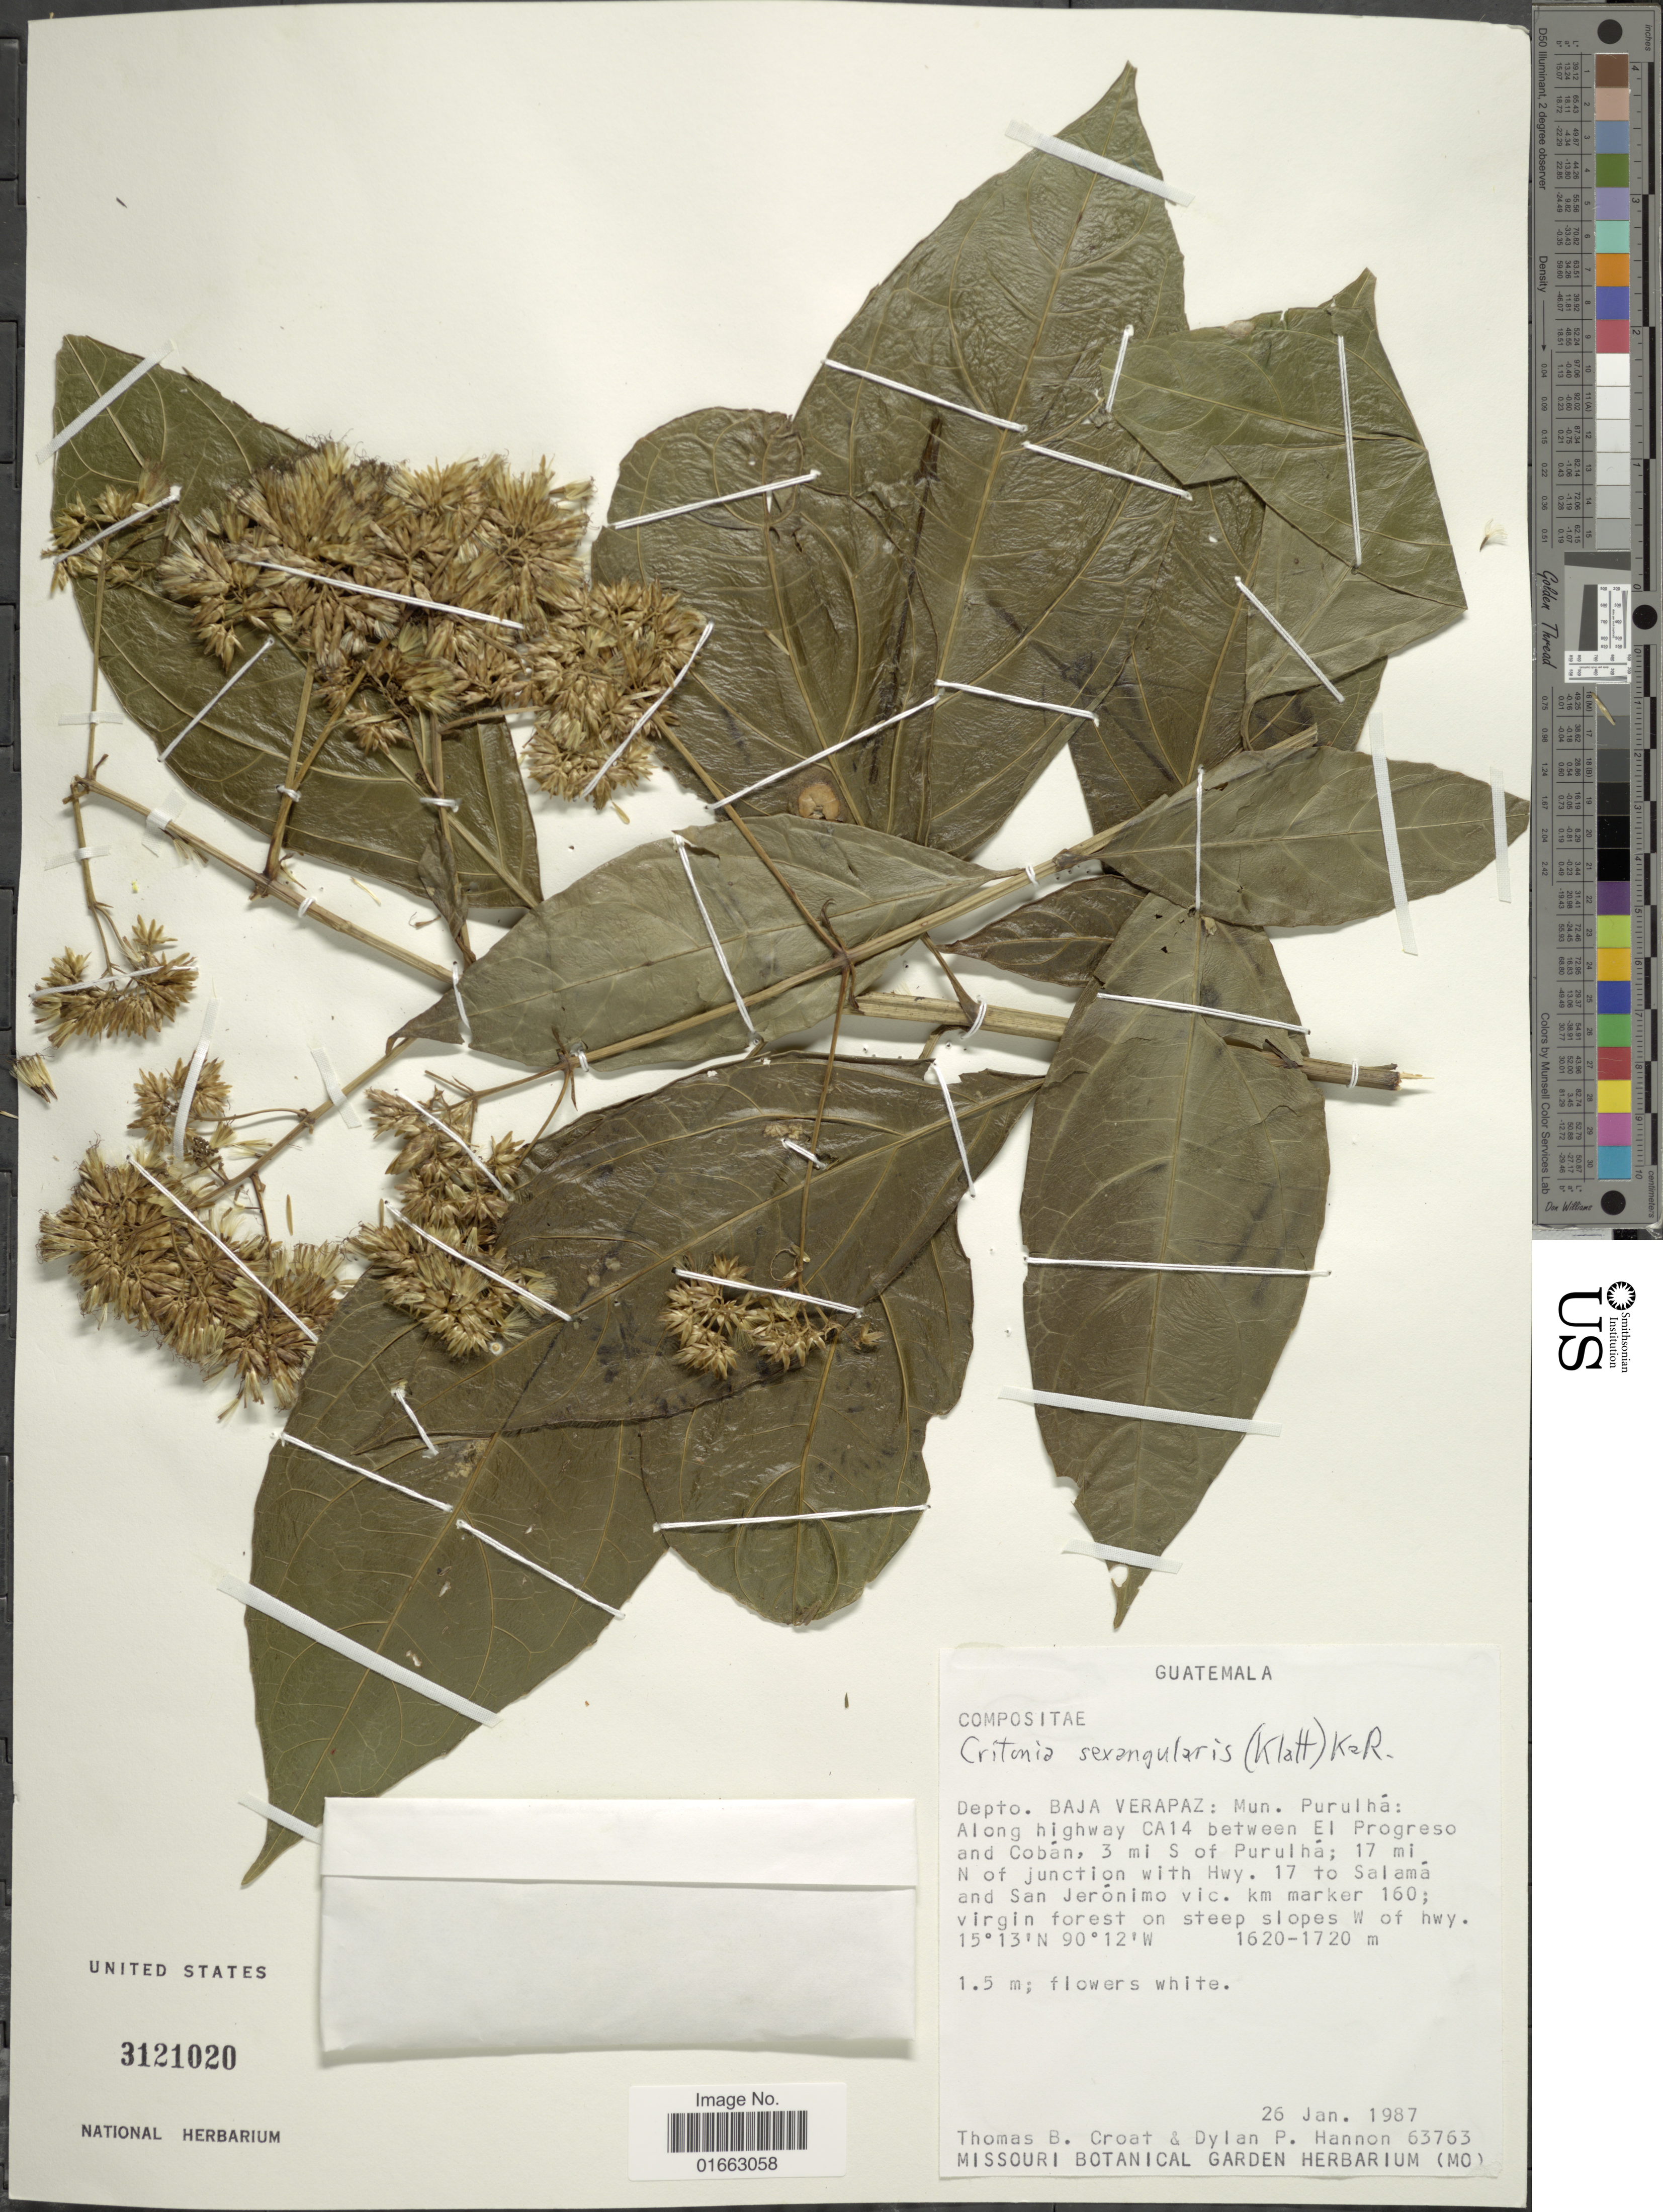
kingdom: Plantae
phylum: Tracheophyta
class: Magnoliopsida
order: Asterales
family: Asteraceae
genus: Critonia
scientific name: Critonia sexangularis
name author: (Klatt) R.M. King & H. Rob.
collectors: T. B. Croat & D. Hannon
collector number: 63763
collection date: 1987-01-26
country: Guatemala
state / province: Baja Verapaz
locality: Mun. Purulhá: along highway CA14 between El Progreso and Cobán, 3 mi S of Purulhá; 17 mi N of junction with Hwy. 17 to Salamá and San Jer'nimo vic. km marker 160; virgin forest on steep slopes W of hwy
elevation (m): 1620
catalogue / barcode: US 3121020